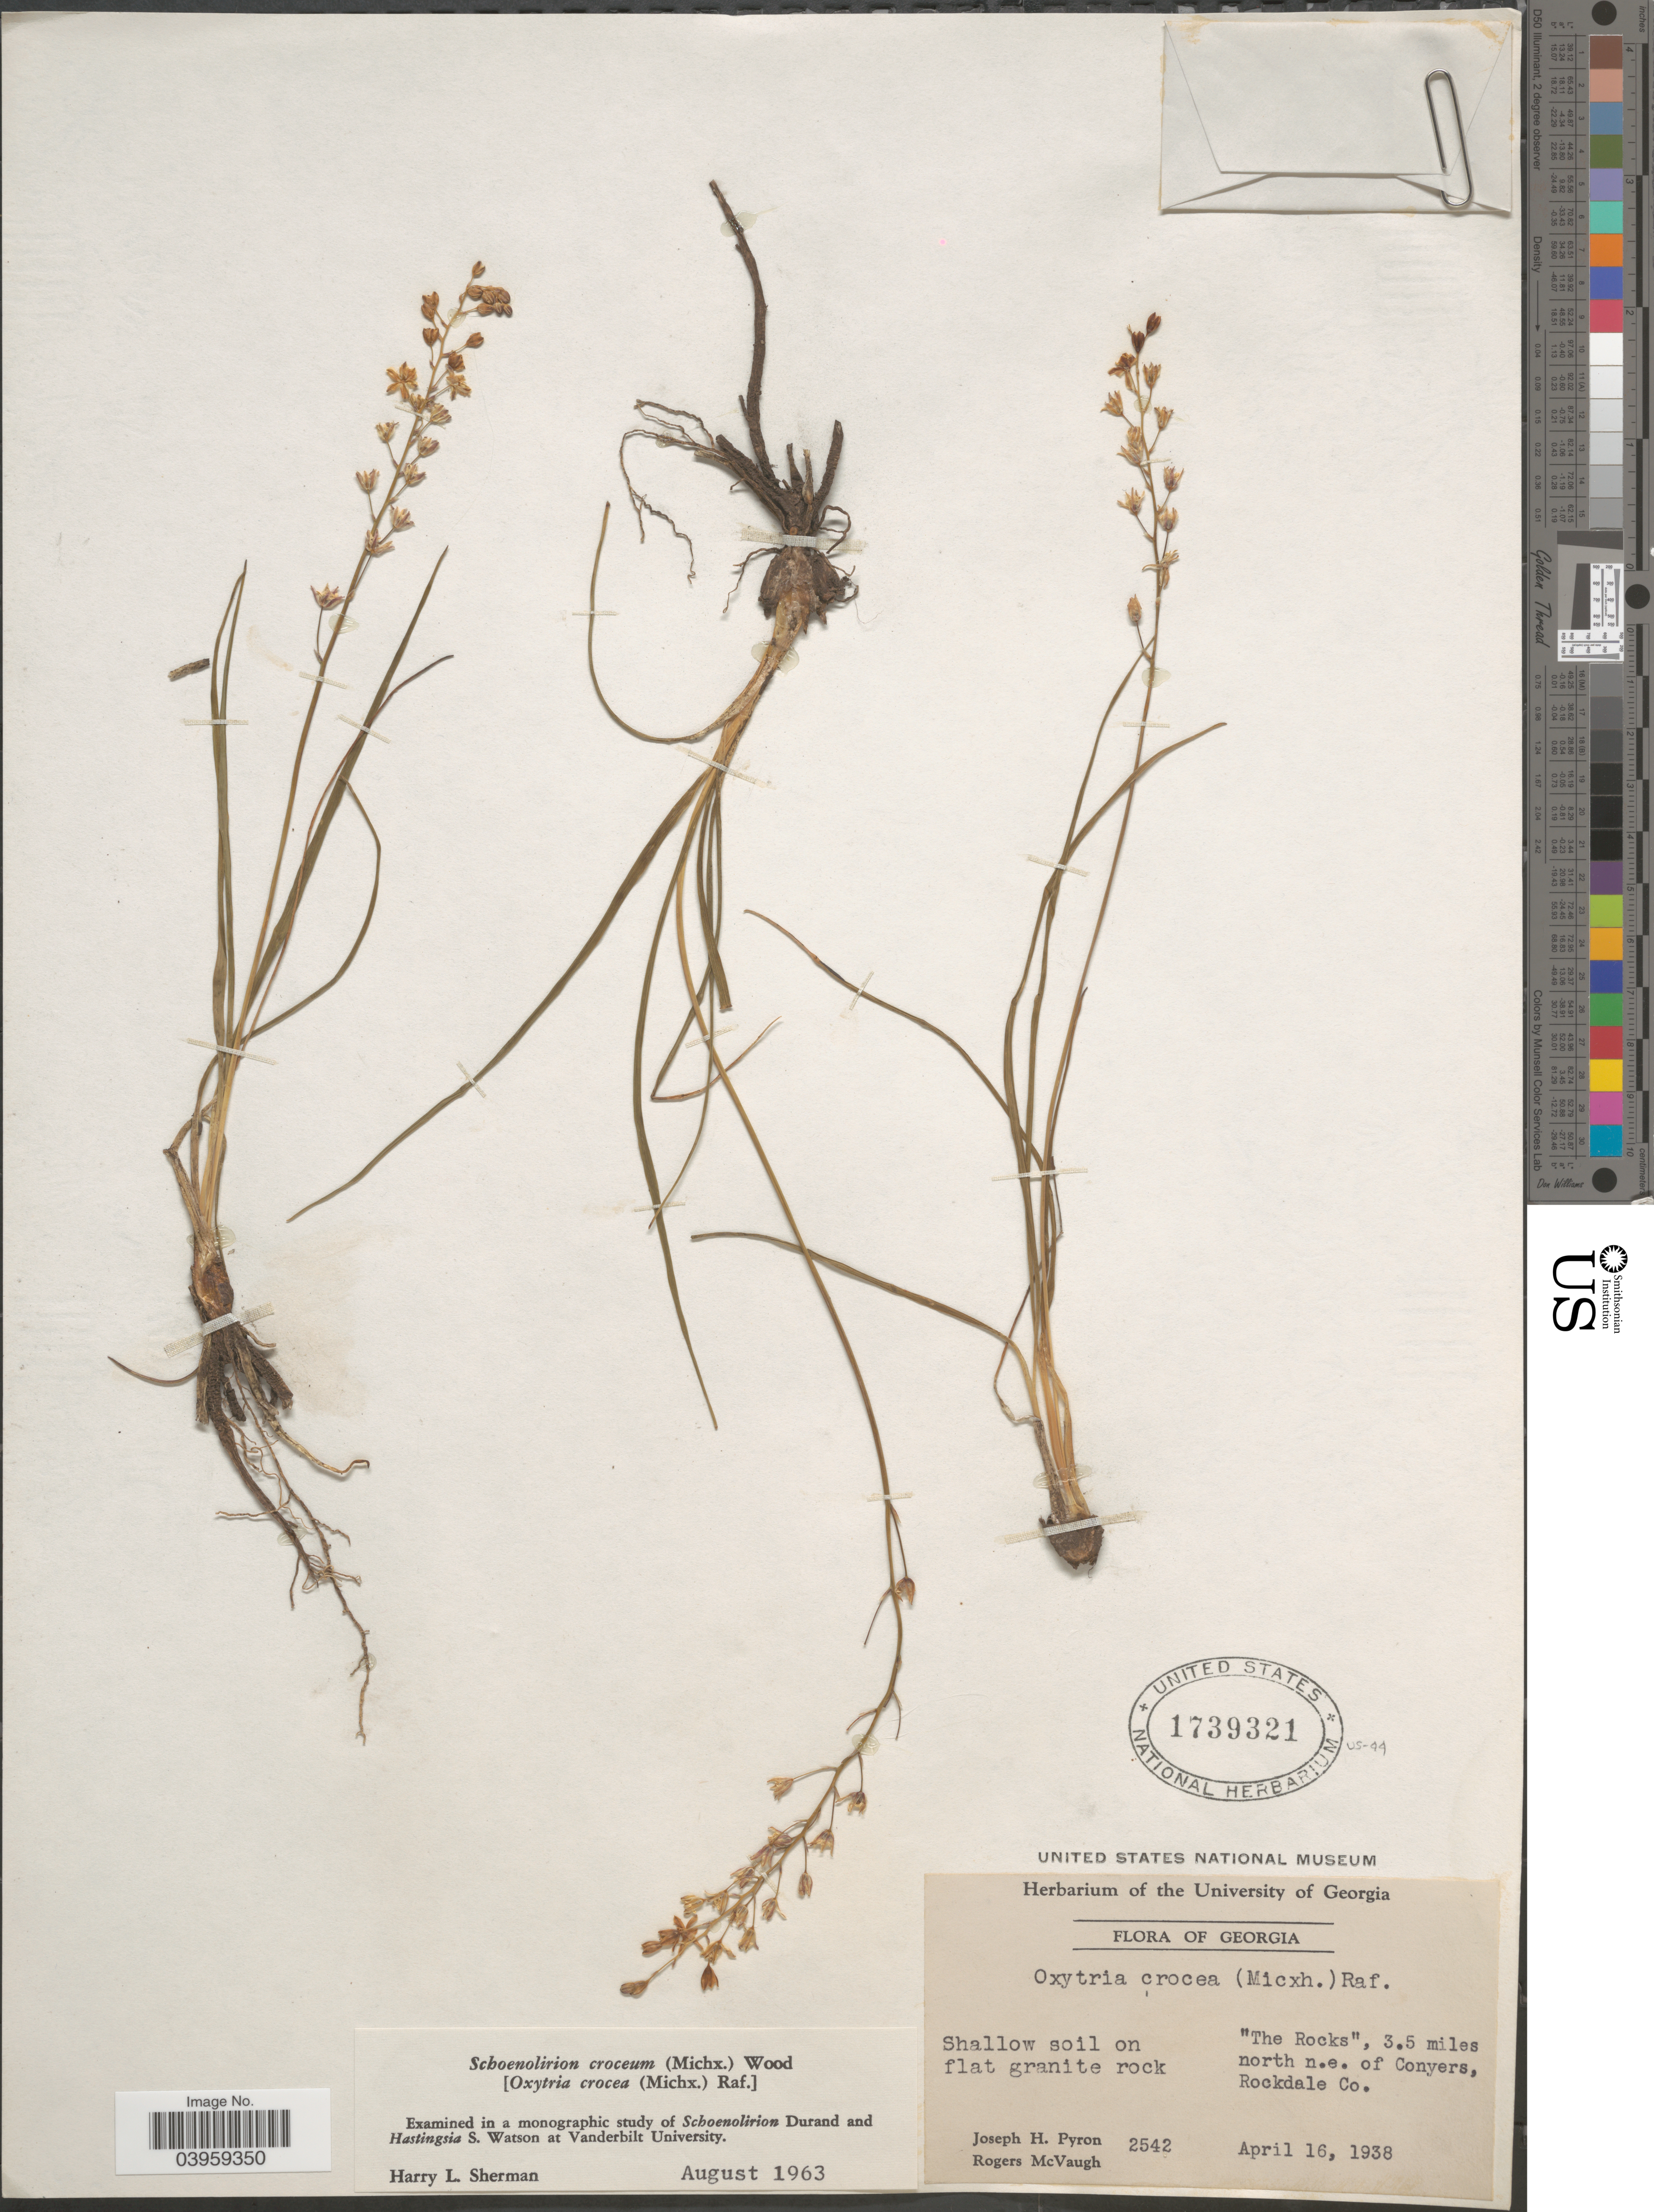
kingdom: Plantae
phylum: Tracheophyta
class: Liliopsida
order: Asparagales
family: Asparagaceae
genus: Schoenolirion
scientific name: Schoenolirion croceum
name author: (Michx.) Alph. Wood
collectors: J. H. Pyron & R. McVaugh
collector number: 2542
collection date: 1938-04-16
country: United States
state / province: Georgia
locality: The Rocks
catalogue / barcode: US 1739321